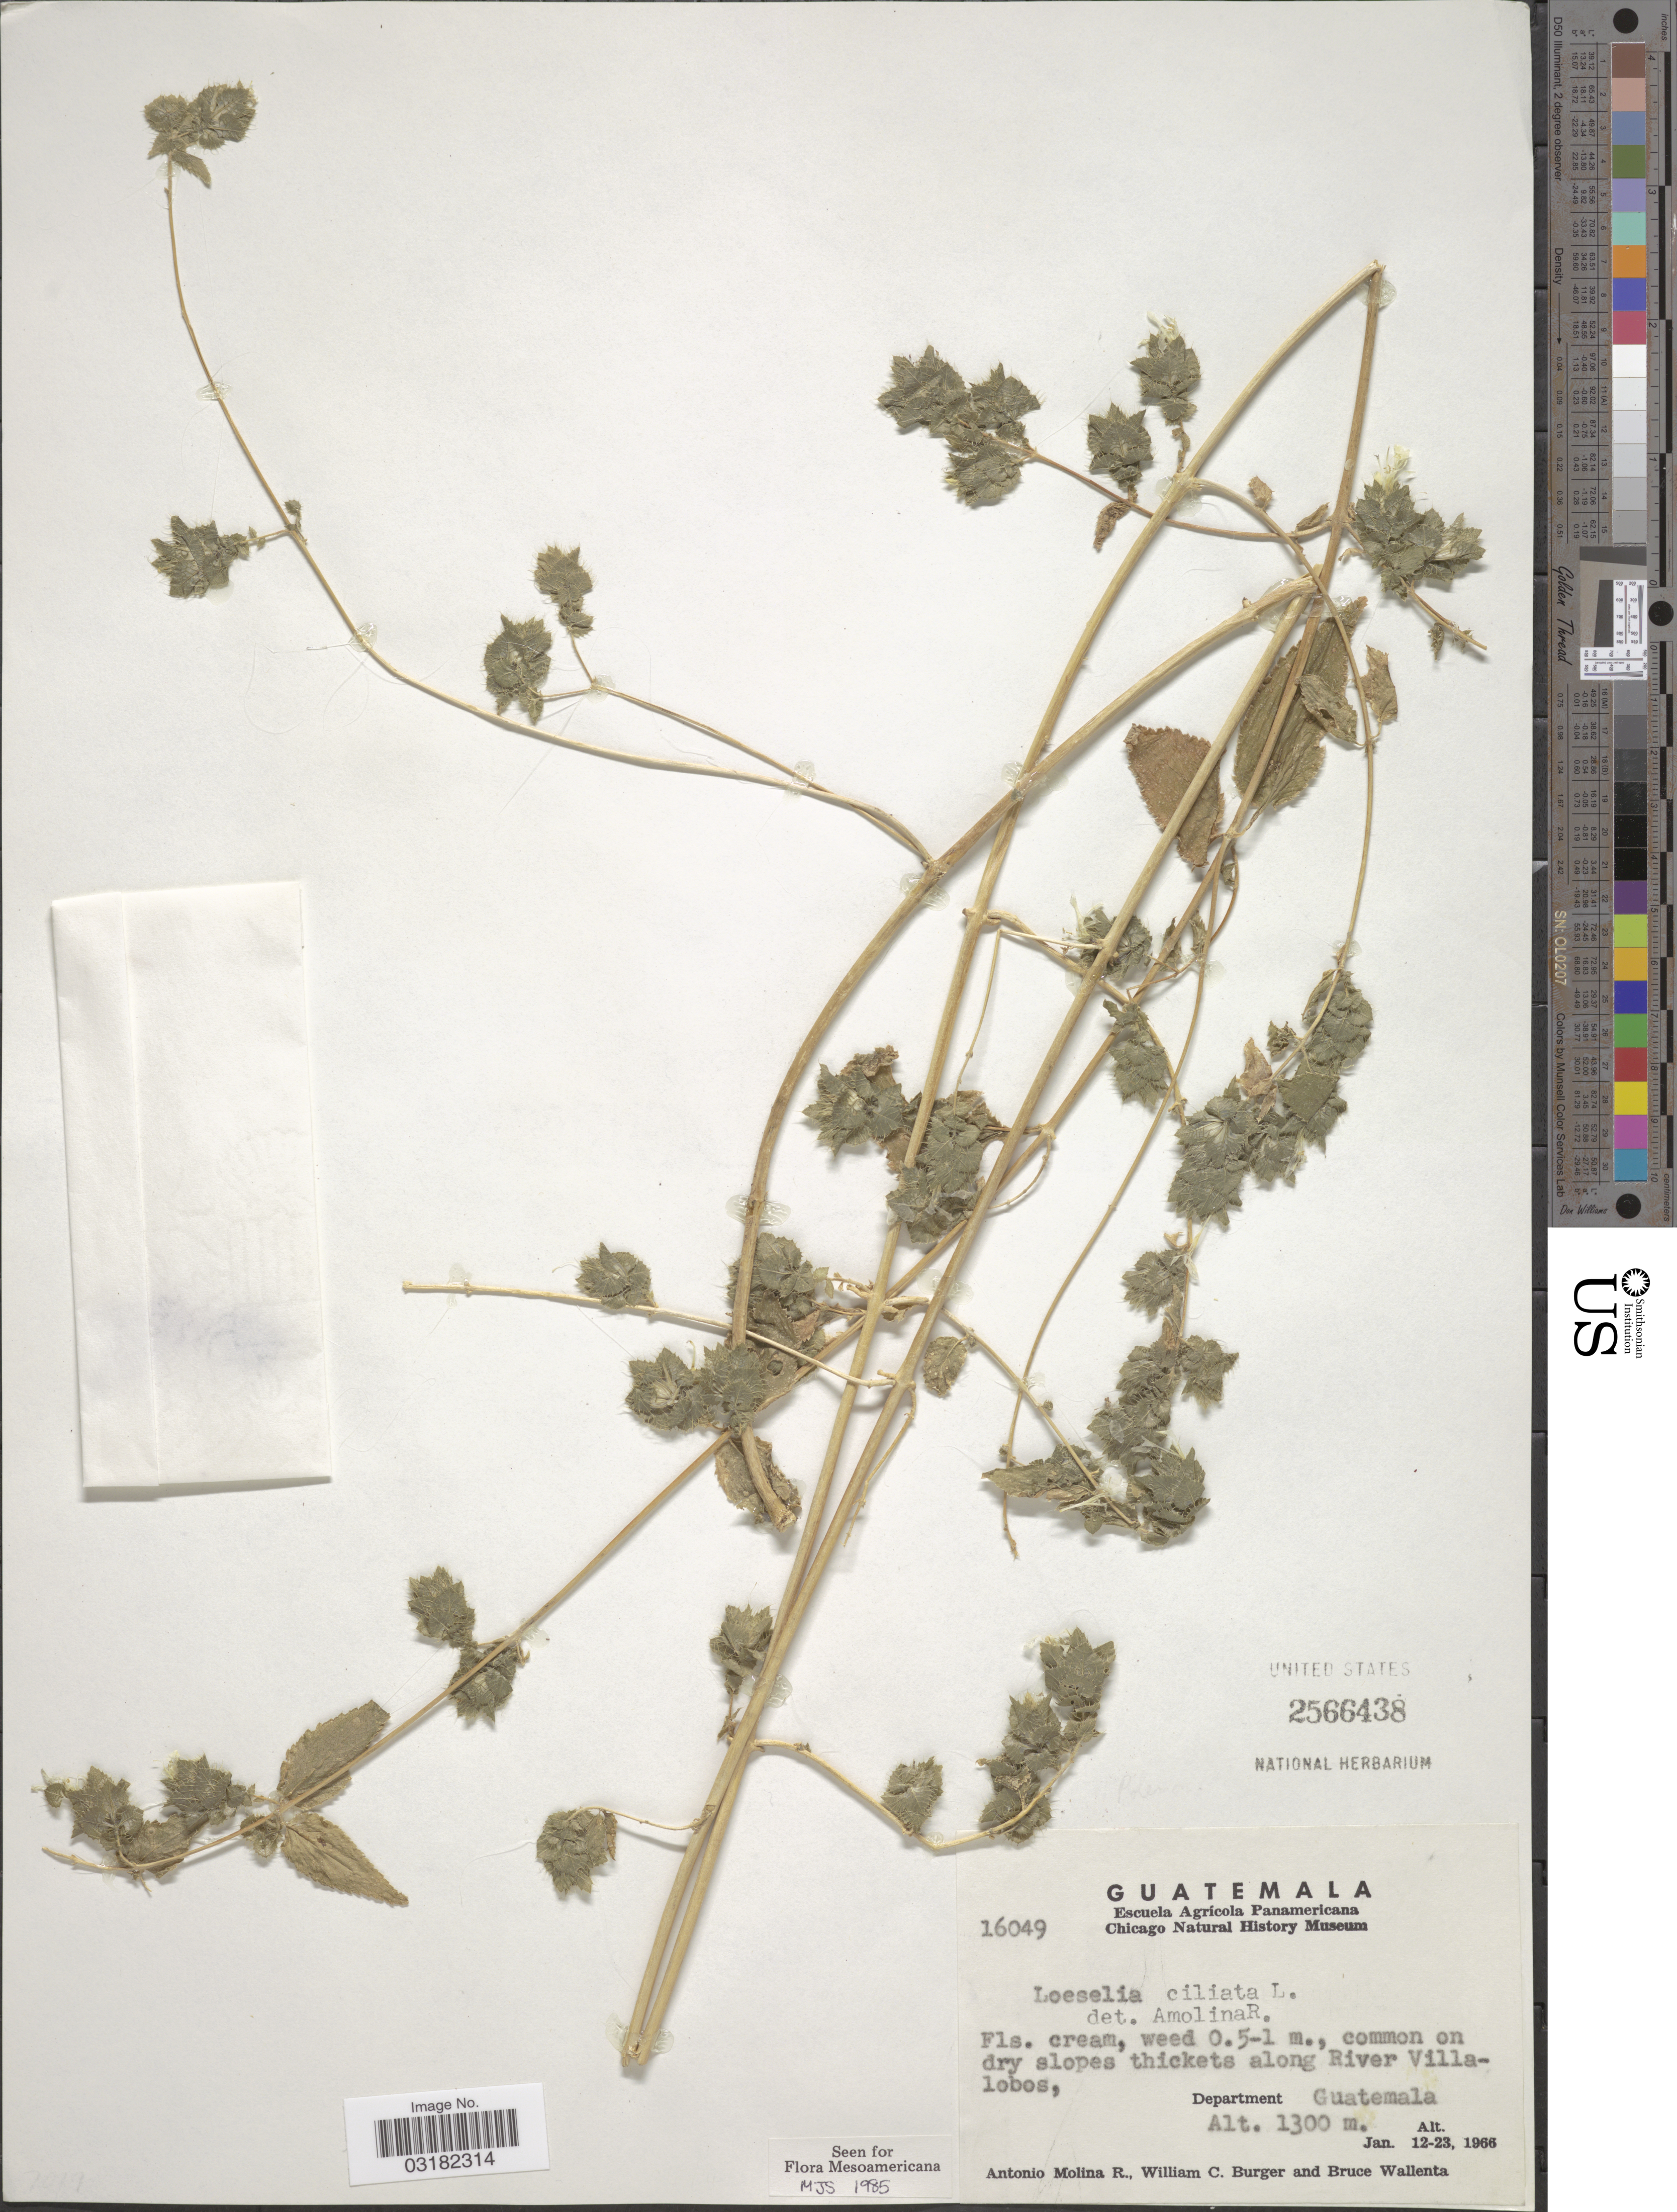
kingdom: Plantae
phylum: Tracheophyta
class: Magnoliopsida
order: Ericales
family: Polemoniaceae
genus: Loeselia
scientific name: Loeselia ciliata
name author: L.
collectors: A. Molina R., W. Burger & B. Wallenta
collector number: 16049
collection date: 1966-01-12/1966-01-23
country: Guatemala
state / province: Guatemala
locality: Common on dry slopes thickets along River Villalobos, Department Guatemala.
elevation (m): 1300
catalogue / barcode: US 2566438